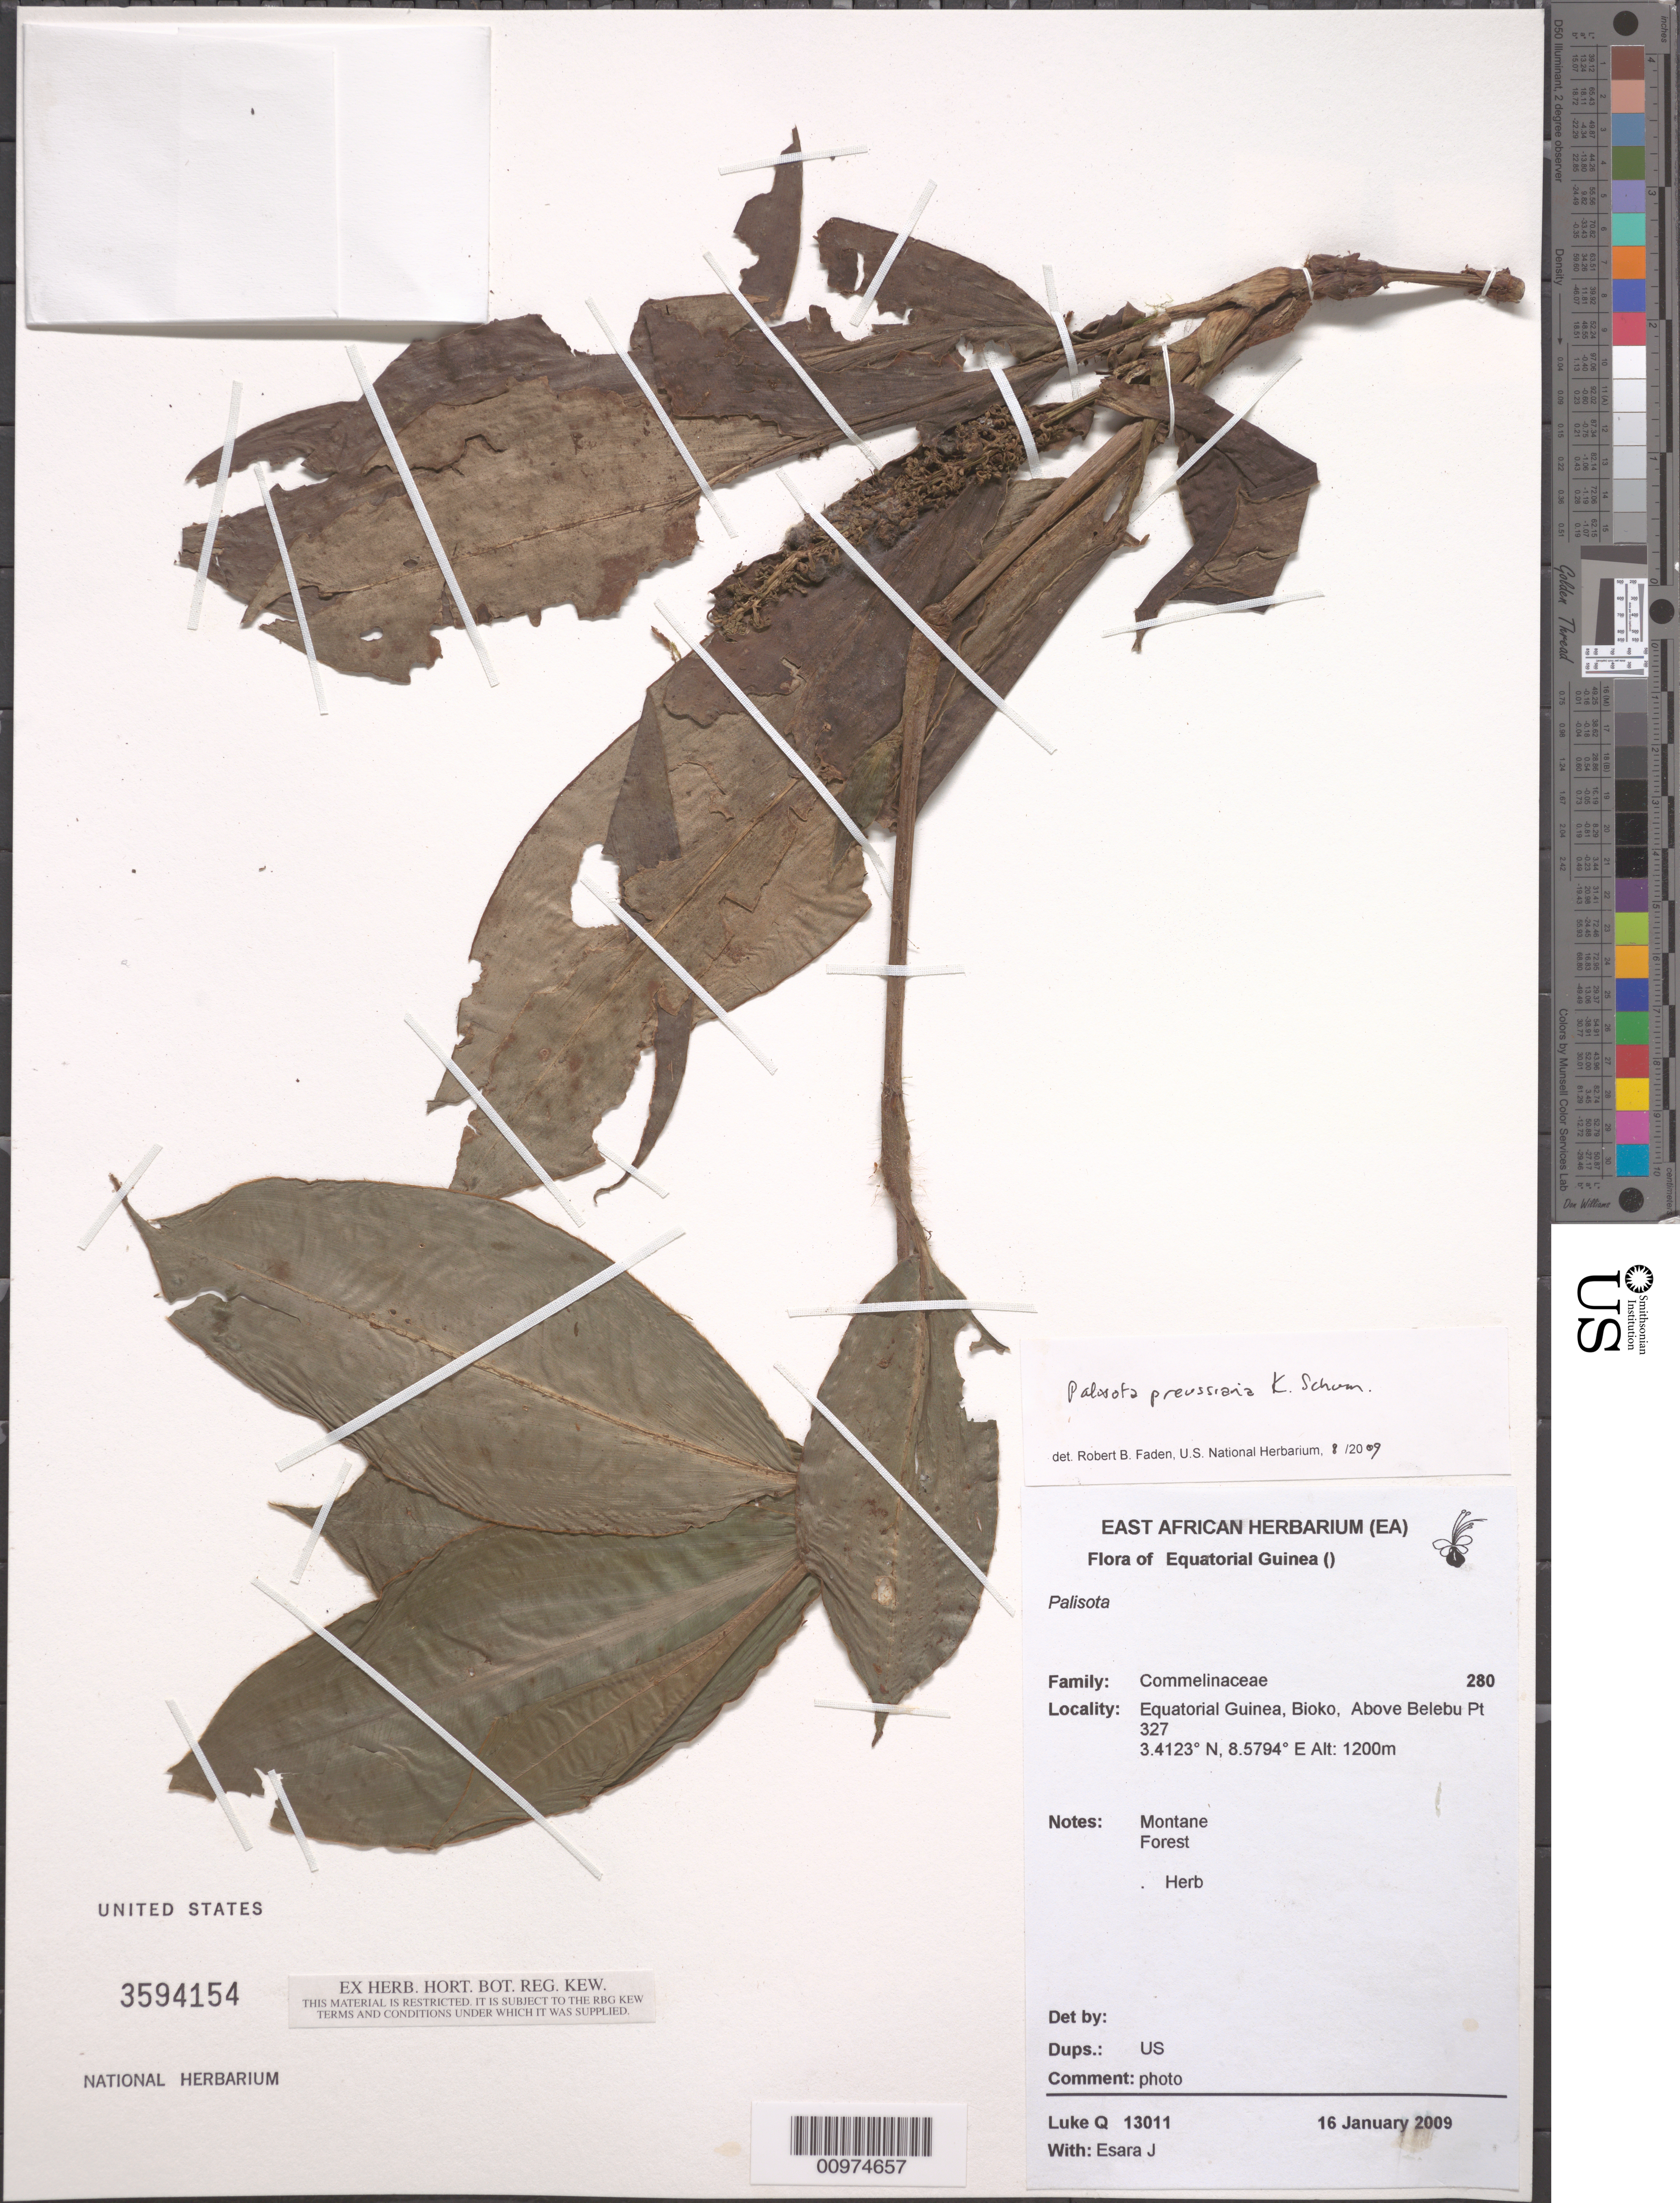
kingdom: Plantae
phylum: Tracheophyta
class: Liliopsida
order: Commelinales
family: Commelinaceae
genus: Palisota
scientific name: Palisota preussiana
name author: K. Schum. ex C.B. Clarke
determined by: Faden, Robert B., (US), Smithsonian Institution - National Museum of Natural History (UNITED STATES)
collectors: Q. Luke & J. Esara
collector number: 13011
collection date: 2009-01-16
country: Equatorial Guinea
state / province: Bioko Sur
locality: Above Belebu Pt 327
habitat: Montane Forest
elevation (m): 1200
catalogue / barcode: US 3594154